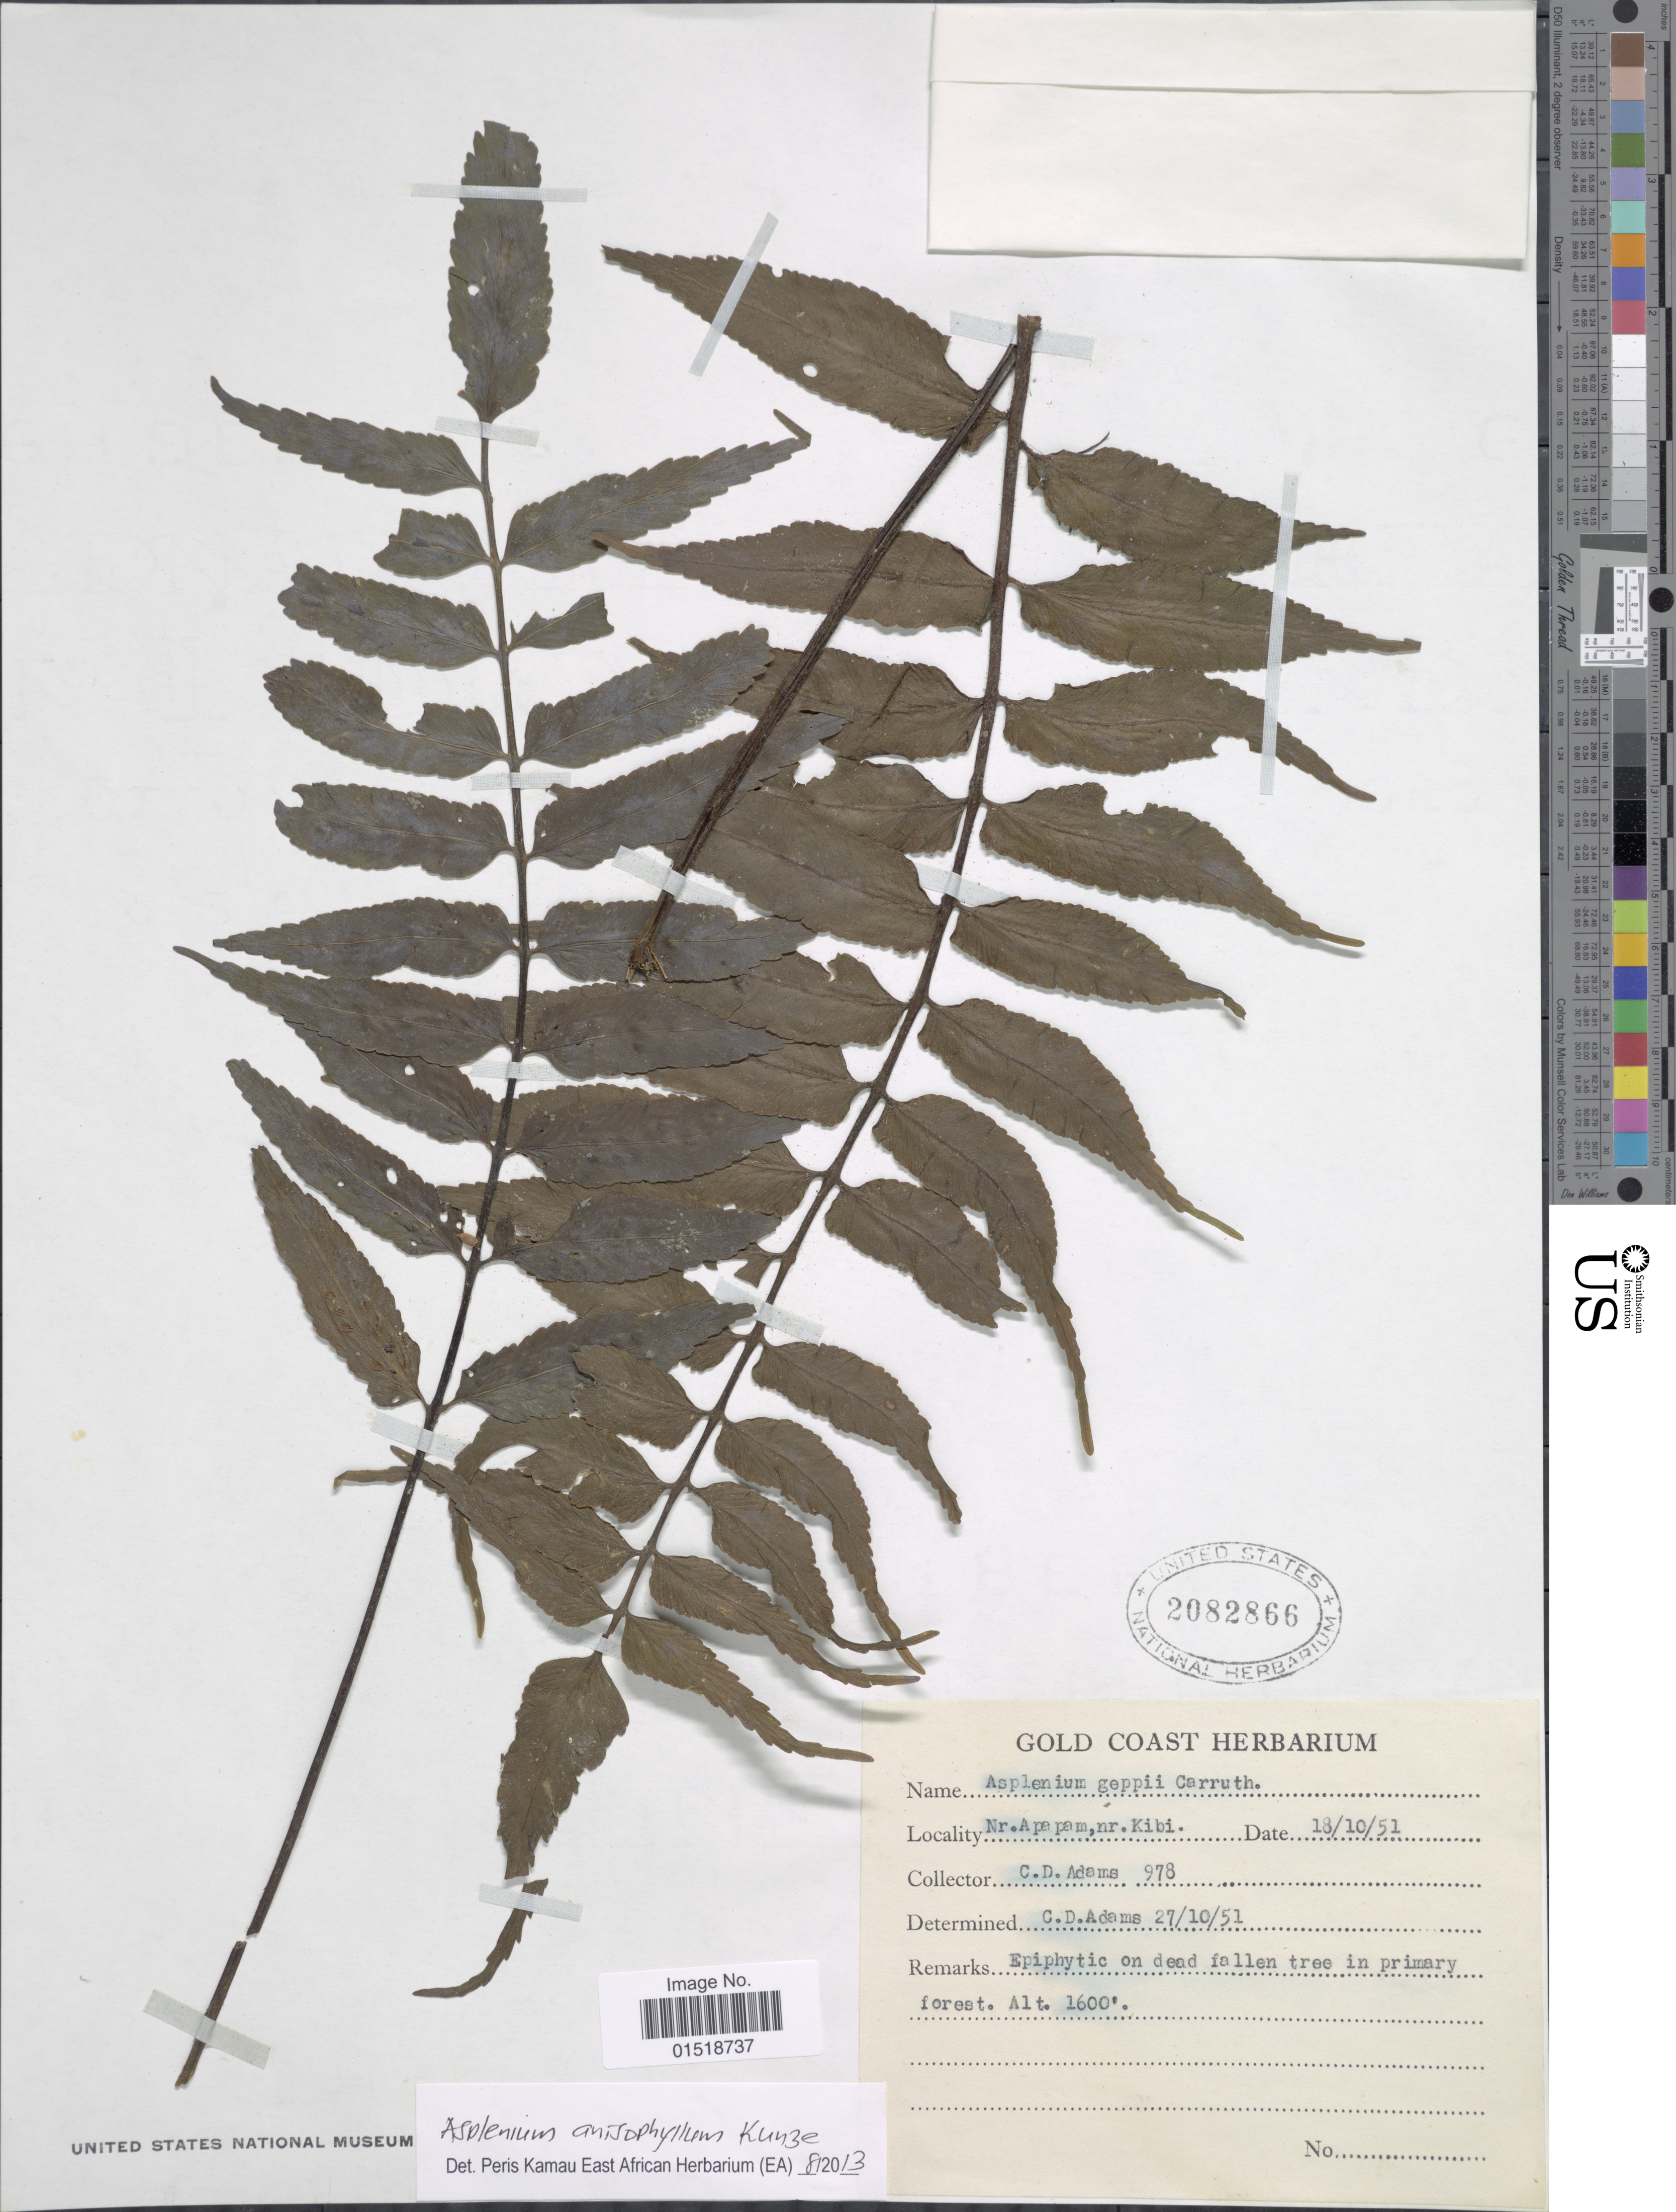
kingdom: Plantae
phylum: Tracheophyta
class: Polypodiopsida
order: Polypodiales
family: Aspleniaceae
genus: Asplenium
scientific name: Asplenium anisophyllum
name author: Kunze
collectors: C. D. Adams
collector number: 978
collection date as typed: Transcribed d/m/y: 18/10/51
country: Ghana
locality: Nr. Apapam, nr. Kibi.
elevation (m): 488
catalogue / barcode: US 2082866